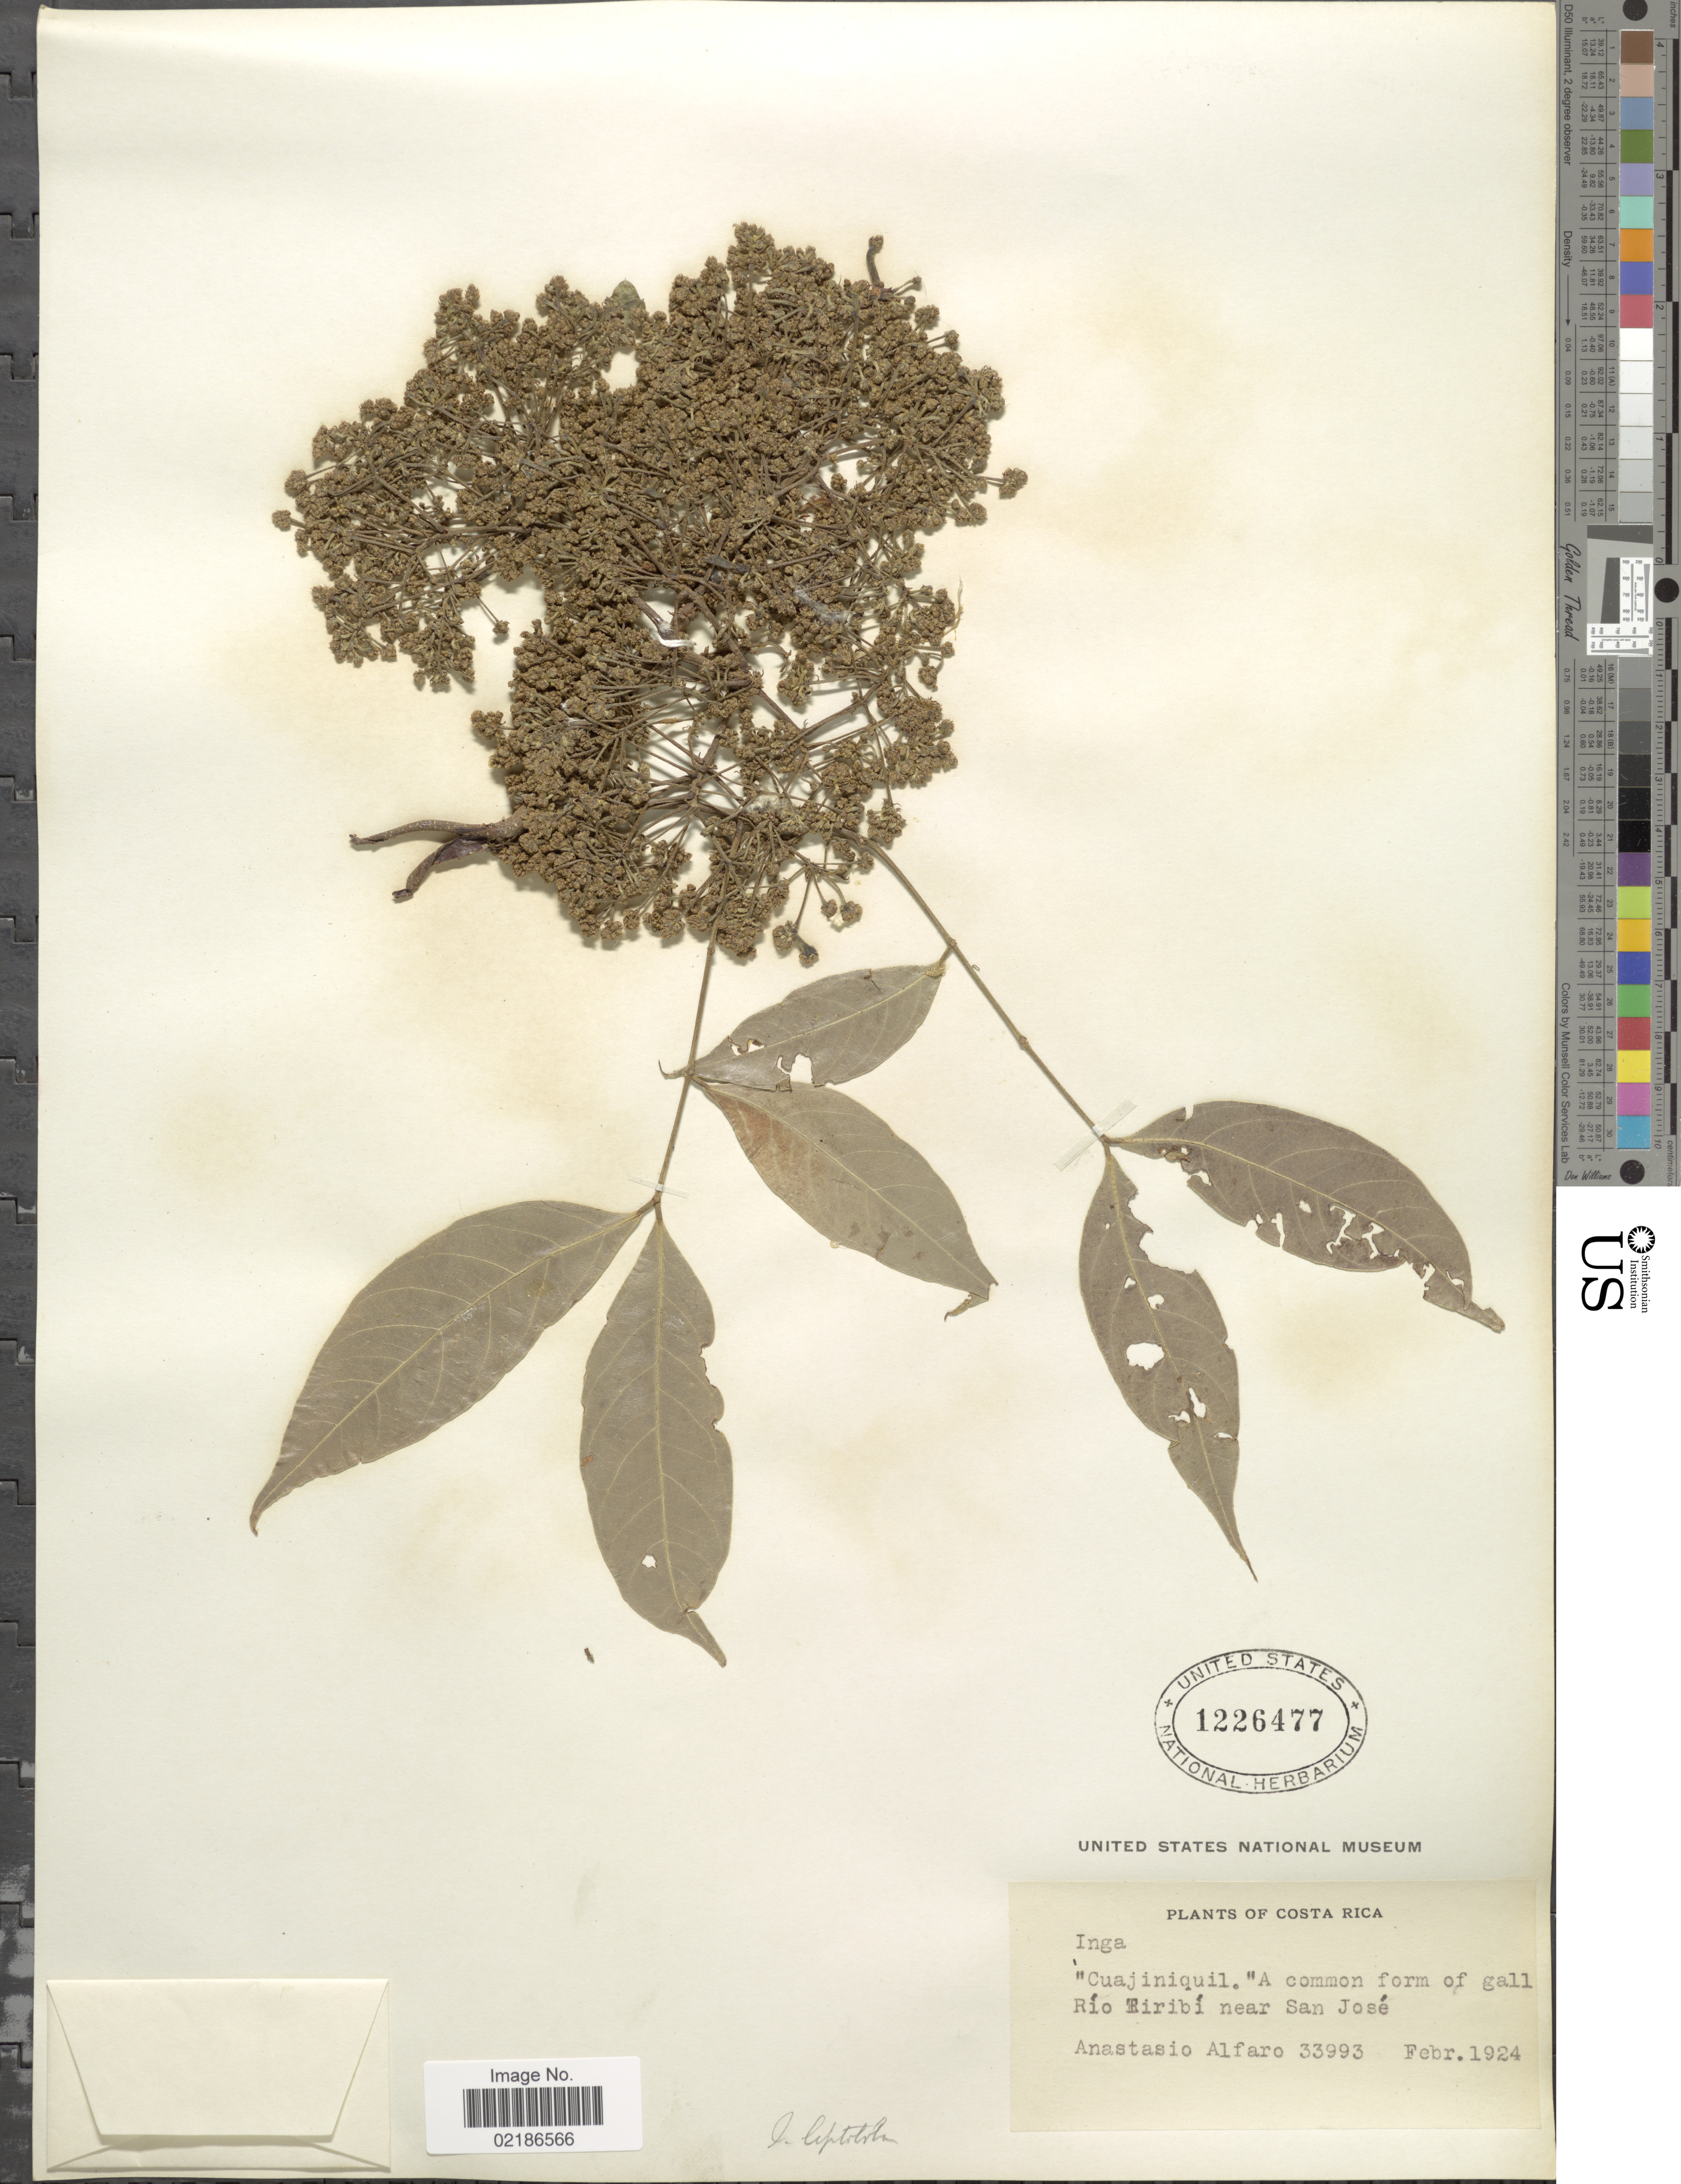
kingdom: Plantae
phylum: Tracheophyta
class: Magnoliopsida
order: Fabales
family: Fabaceae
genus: Inga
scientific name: Inga punctata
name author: Willd.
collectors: A. Alfaro Gonzalez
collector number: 33993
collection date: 1924-02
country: Costa Rica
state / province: San José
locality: Rio Tiribi near San Jose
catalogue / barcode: US 1226477